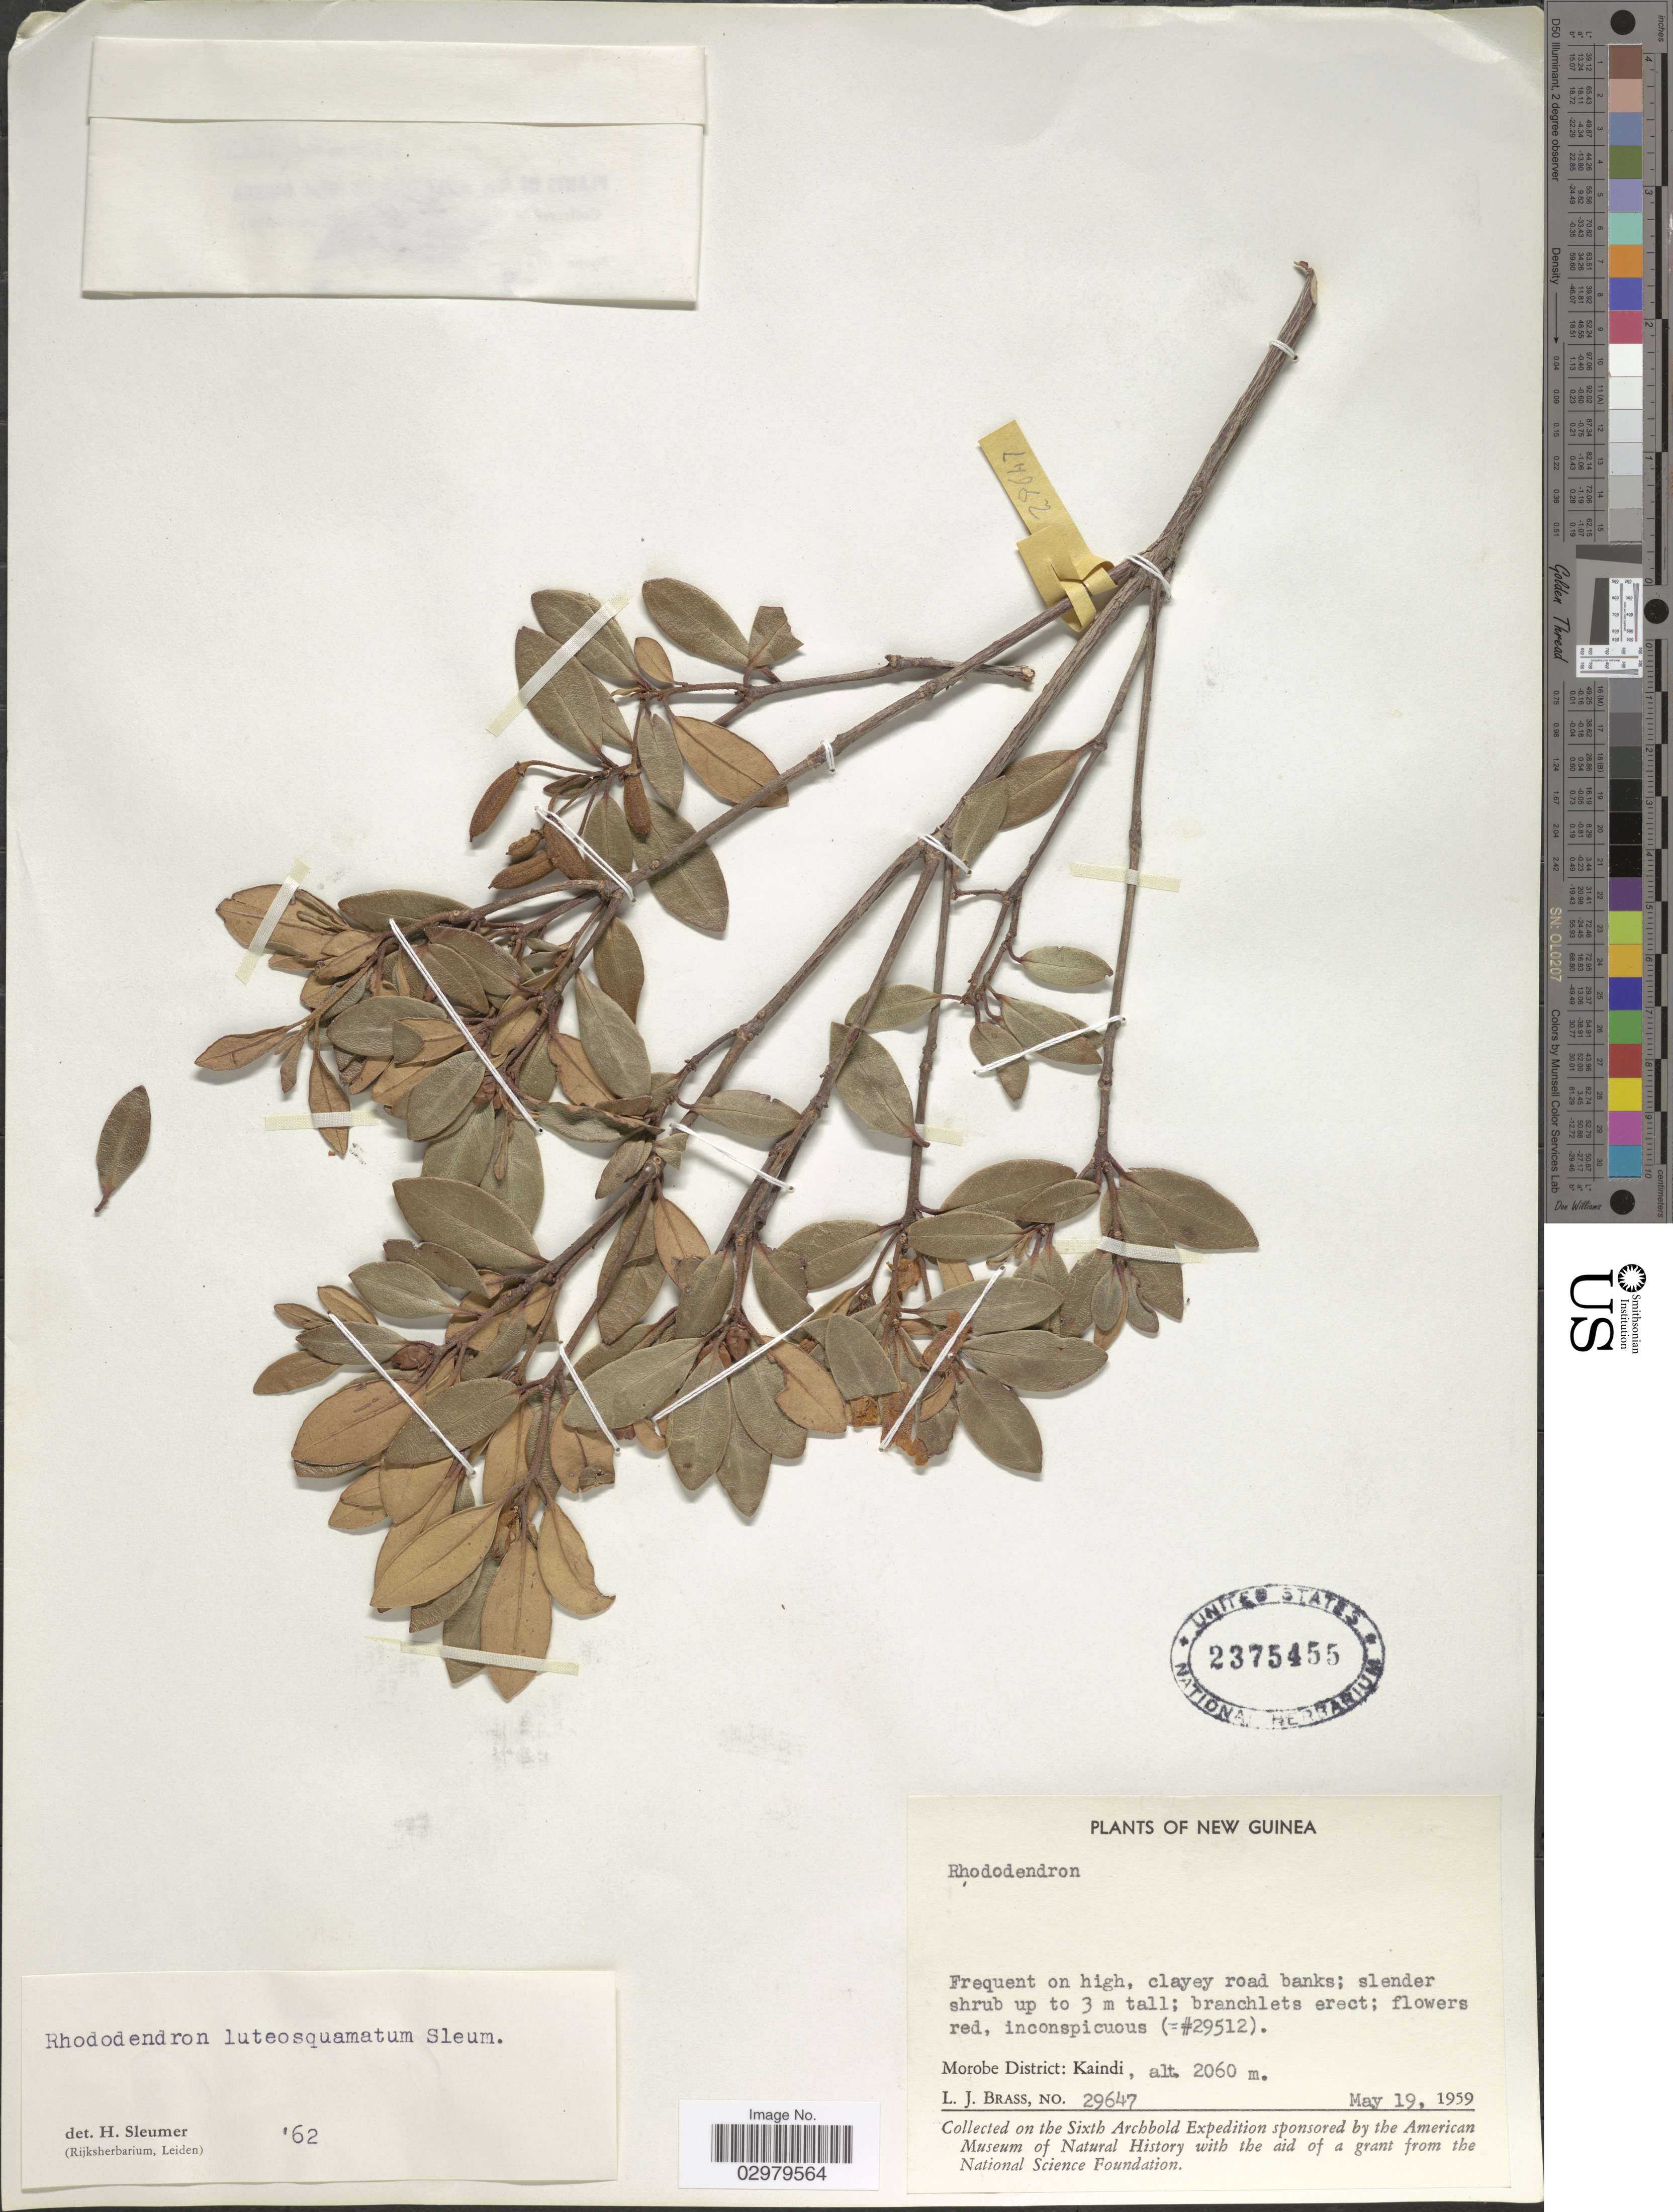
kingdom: Plantae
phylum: Tracheophyta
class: Magnoliopsida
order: Ericales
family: Ericaceae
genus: Rhododendron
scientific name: Rhododendron luteosquamatum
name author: Sleumer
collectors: L. J. Brass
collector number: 29647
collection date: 1959-05-19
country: Papua New Guinea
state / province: Morobe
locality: New Guinea. Morobe District: Kaindi.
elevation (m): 2060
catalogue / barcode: US 2375455